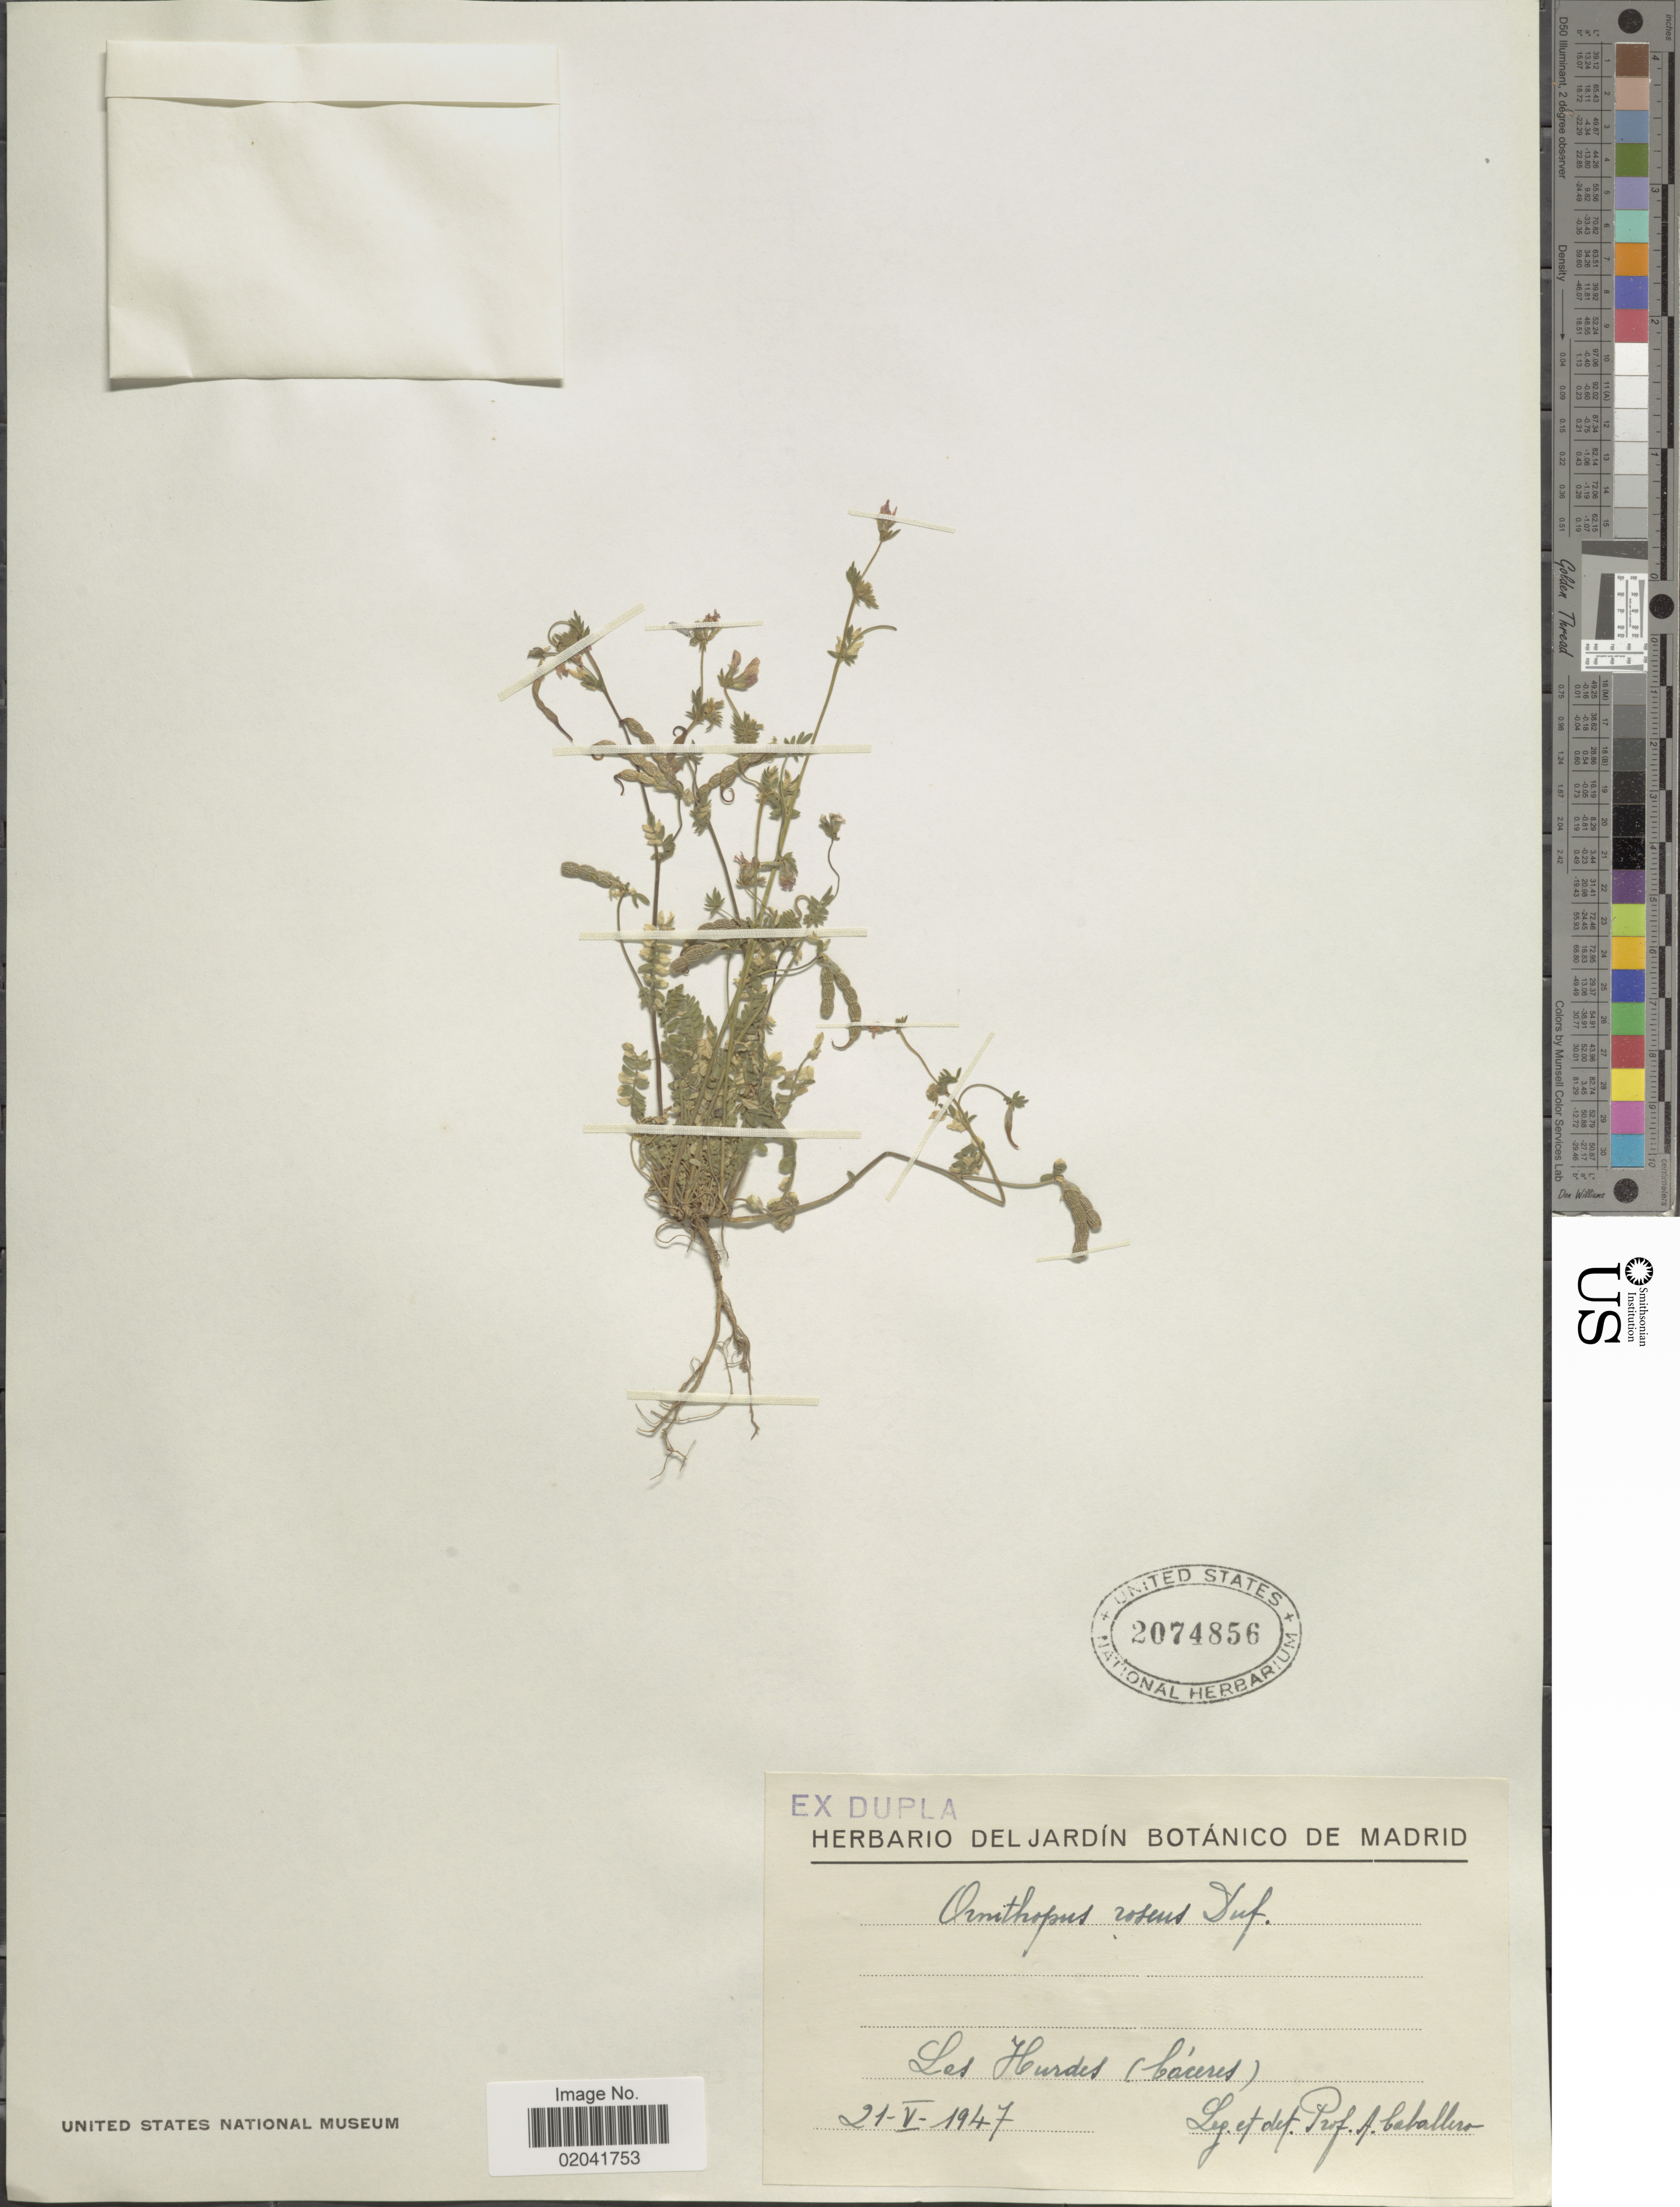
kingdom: Plantae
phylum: Tracheophyta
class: Magnoliopsida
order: Fabales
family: Fabaceae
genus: Ornithopus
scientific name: Ornithopus roseus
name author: Dufour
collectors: A. Caballero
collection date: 1947-05-21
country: Spain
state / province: Extremadura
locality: Les Hurdes (Cáceres)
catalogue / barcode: US 2074856